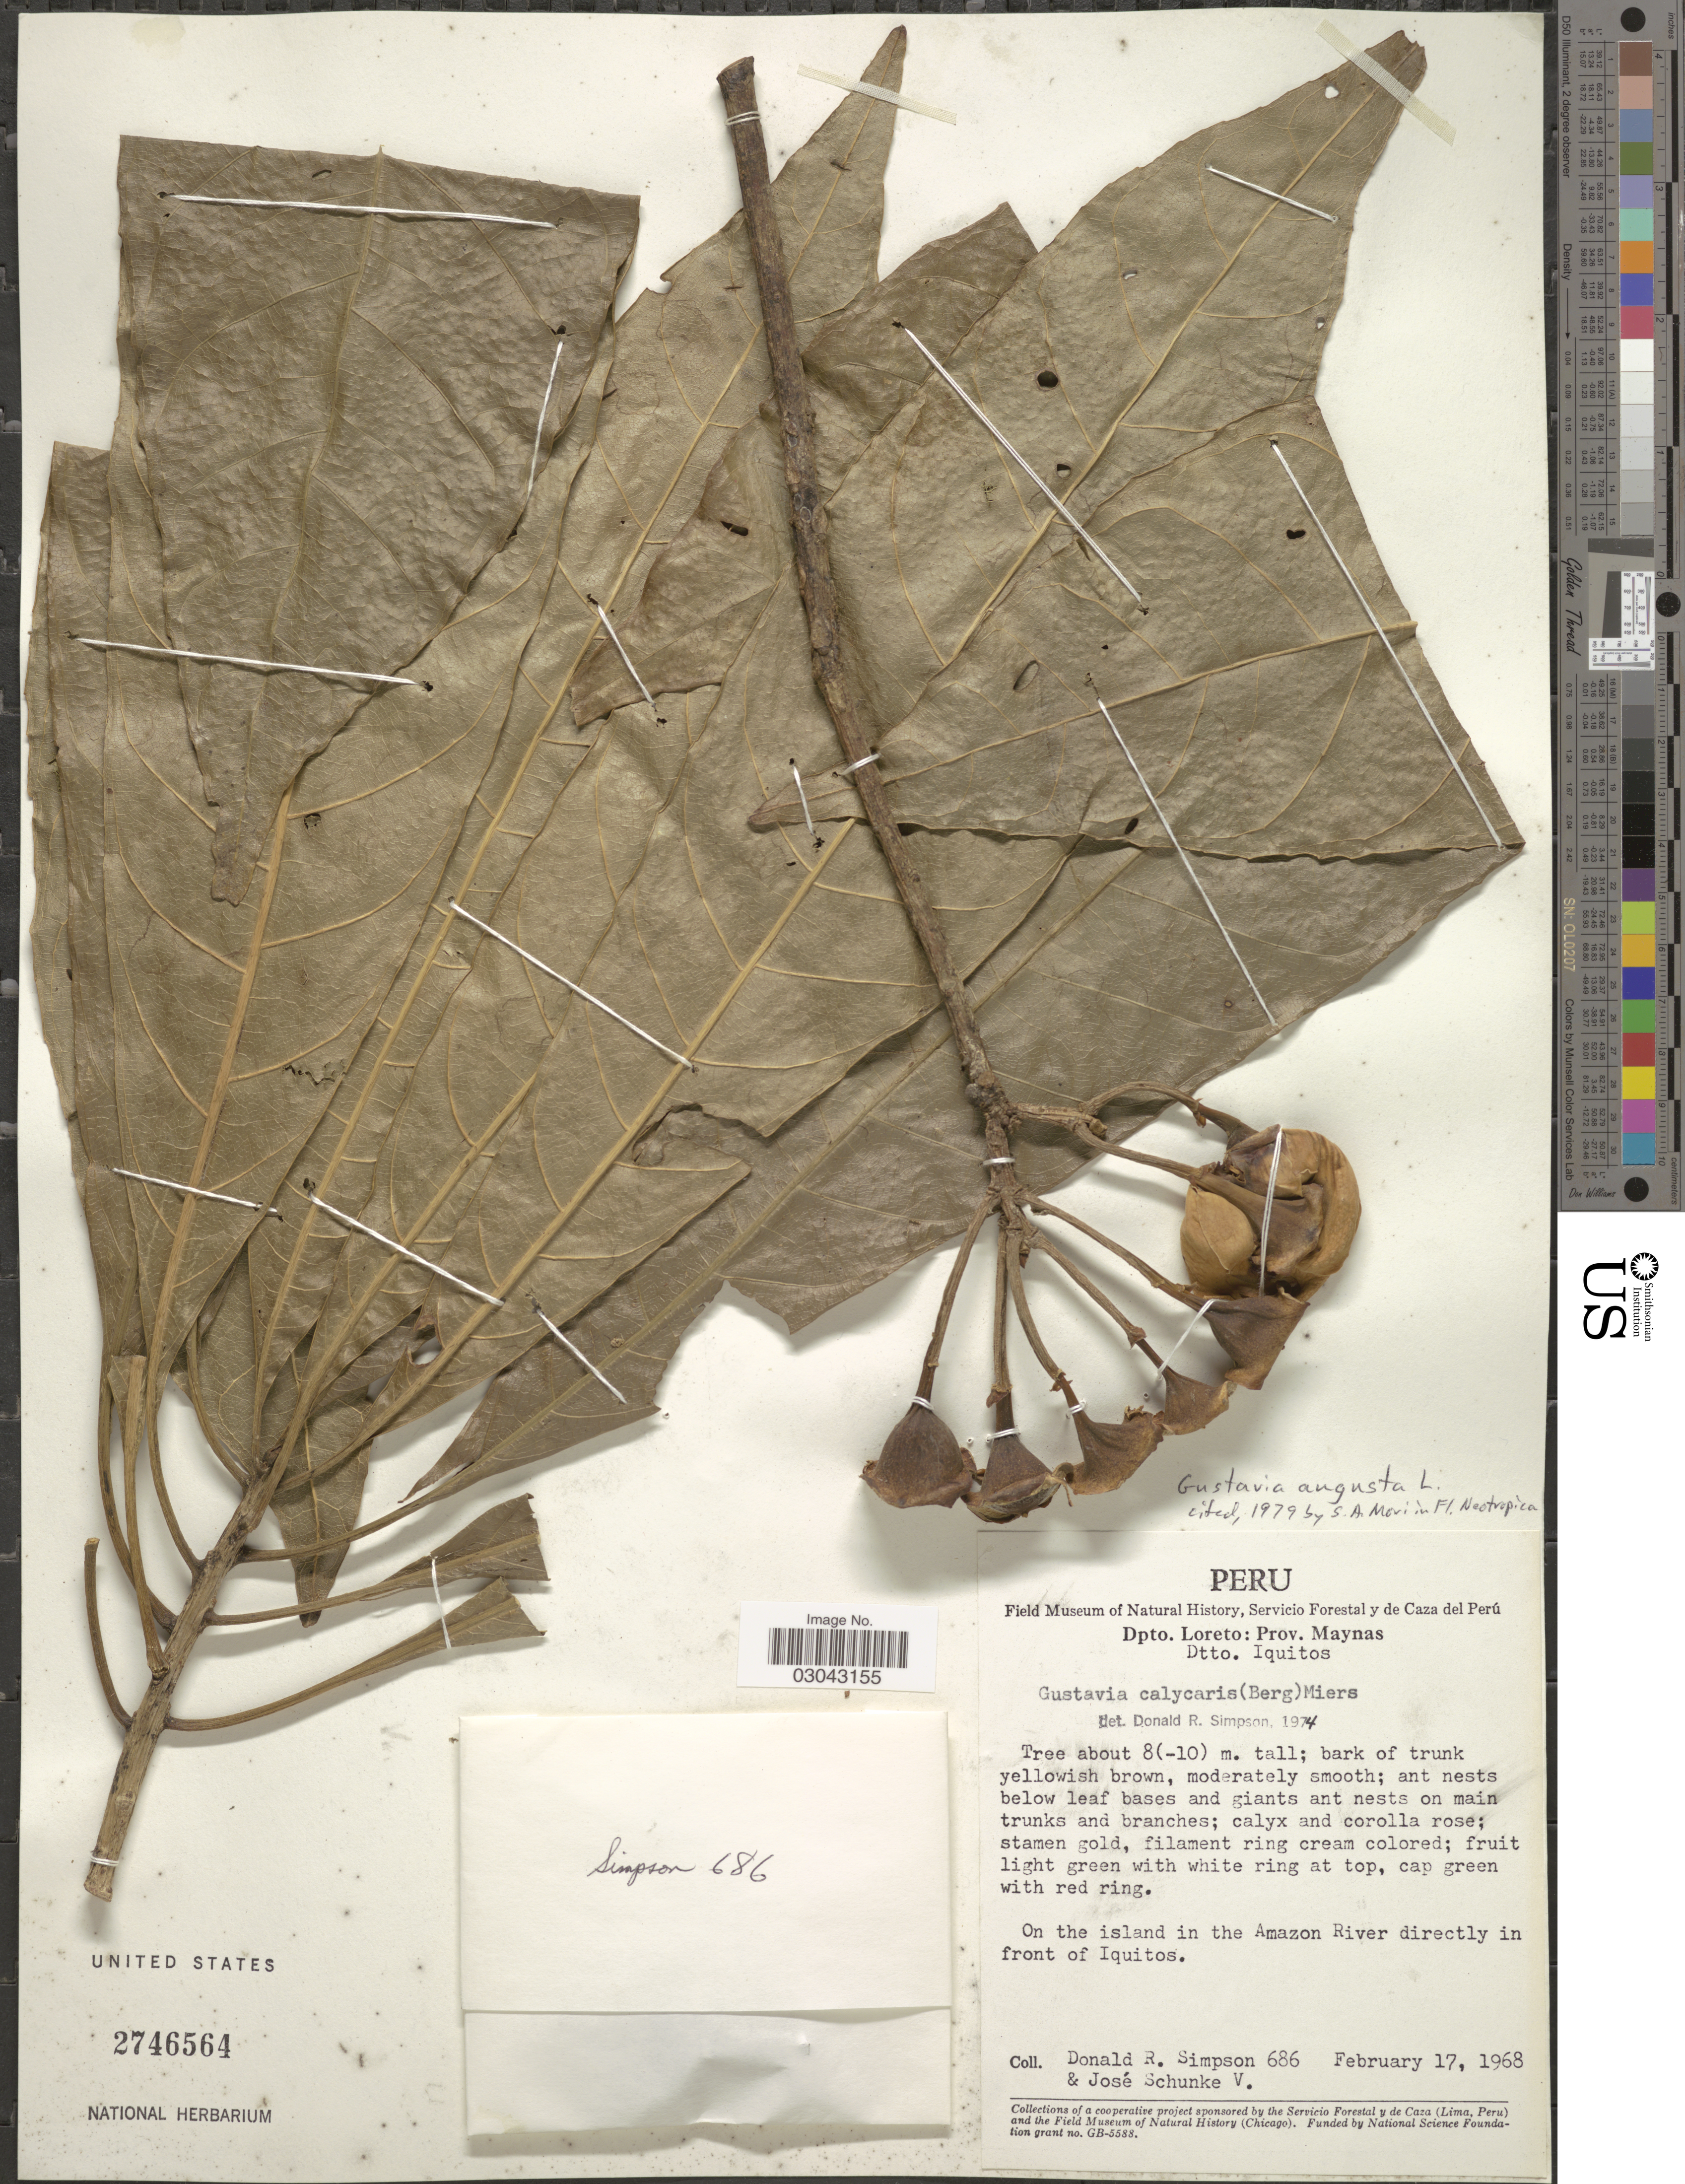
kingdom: Plantae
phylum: Tracheophyta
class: Magnoliopsida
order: Ericales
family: Lecythidaceae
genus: Gustavia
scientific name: Gustavia augusta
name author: L.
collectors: D. R. Simpson & J. Schunke Vigo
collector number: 686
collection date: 1968-02-17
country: Peru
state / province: Loreto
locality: Dpto. Loreto: Prov. Maynas, Dtto. Iquitos, On the island in the Amazon River directly in front of Iquitos.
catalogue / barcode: US 2746564